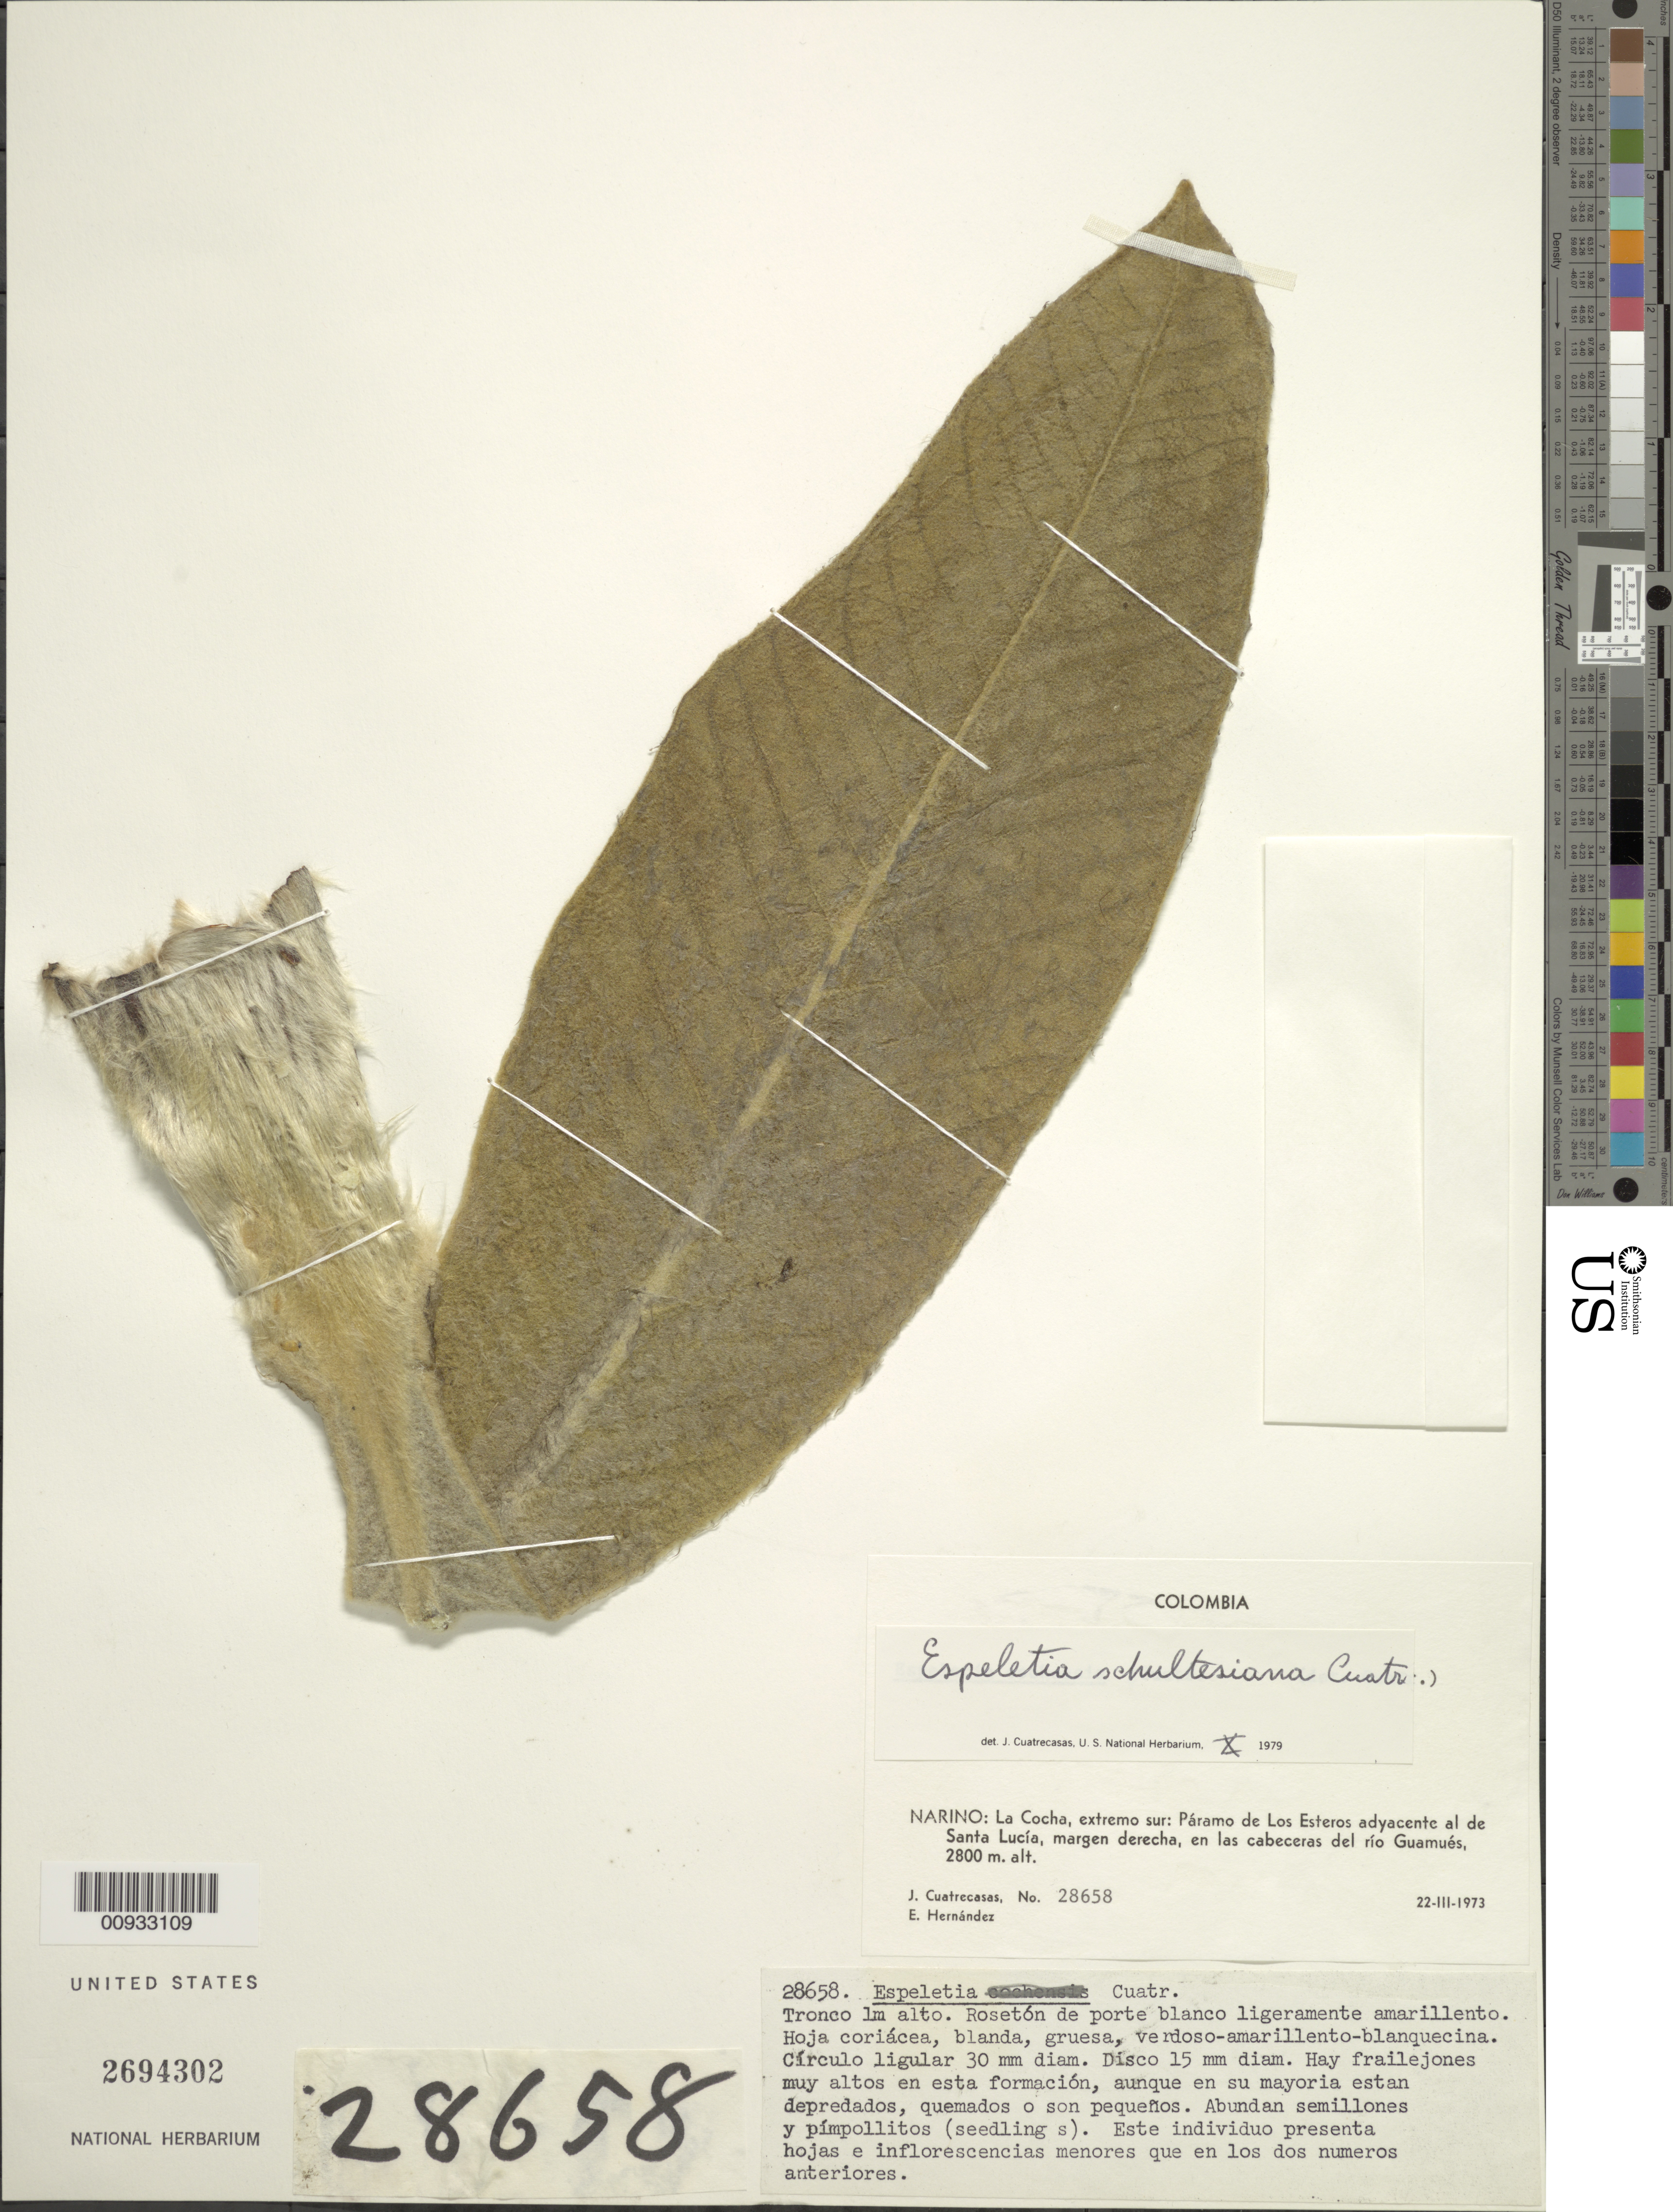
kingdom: Plantae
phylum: Tracheophyta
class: Magnoliopsida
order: Asterales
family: Asteraceae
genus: Espeletia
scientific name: Espeletia schultesiana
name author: Cuatrec.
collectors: J. Cuatrecasas & E. Hernández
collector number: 28658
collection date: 1973-03-22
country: Colombia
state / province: Nariño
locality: La Cocha, extremo sur, Paramo de Los Esteros adyacente al de Santa Lucia, margen derecha, en las cabeceras del rio Guamues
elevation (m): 2800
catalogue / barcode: US 2694302